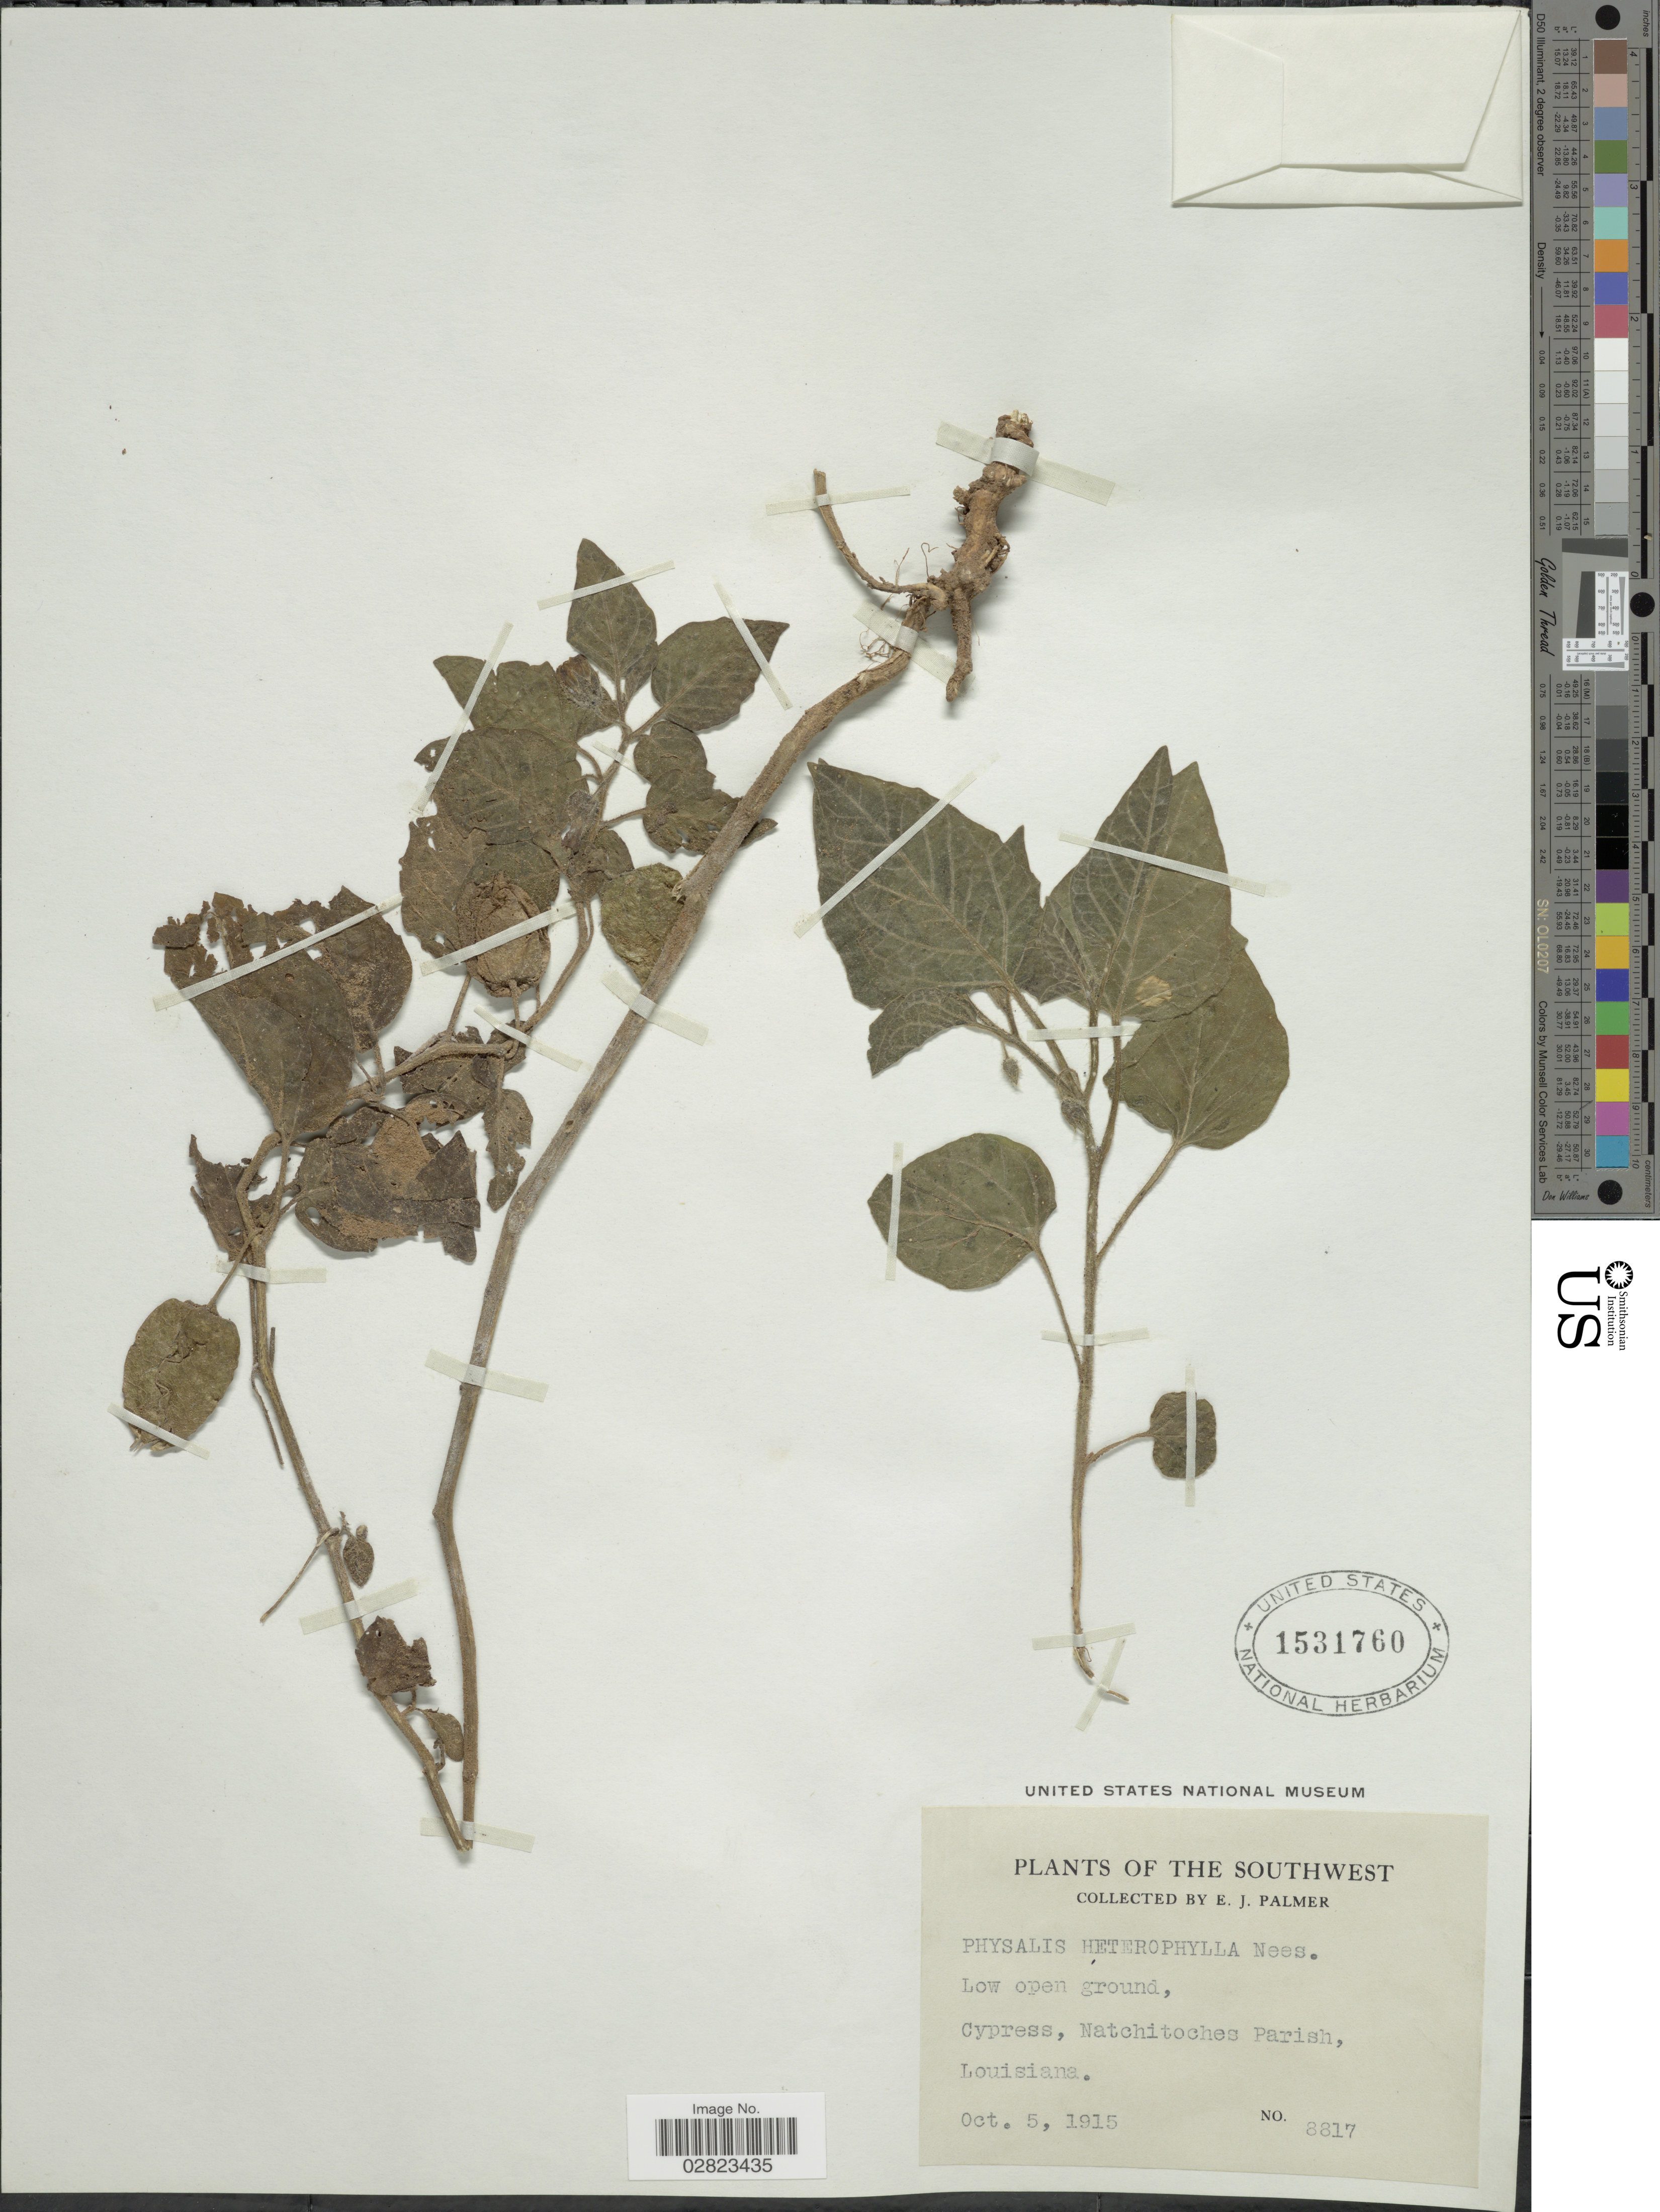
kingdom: Plantae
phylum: Tracheophyta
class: Magnoliopsida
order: Solanales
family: Solanaceae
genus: Physalis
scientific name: Physalis heterophylla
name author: Nees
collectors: E. J. Palmer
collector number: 8817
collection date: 1915-10-05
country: United States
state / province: Louisiana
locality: The Southwest. Cypress, Natchitoches Parish.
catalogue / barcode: US 1531760